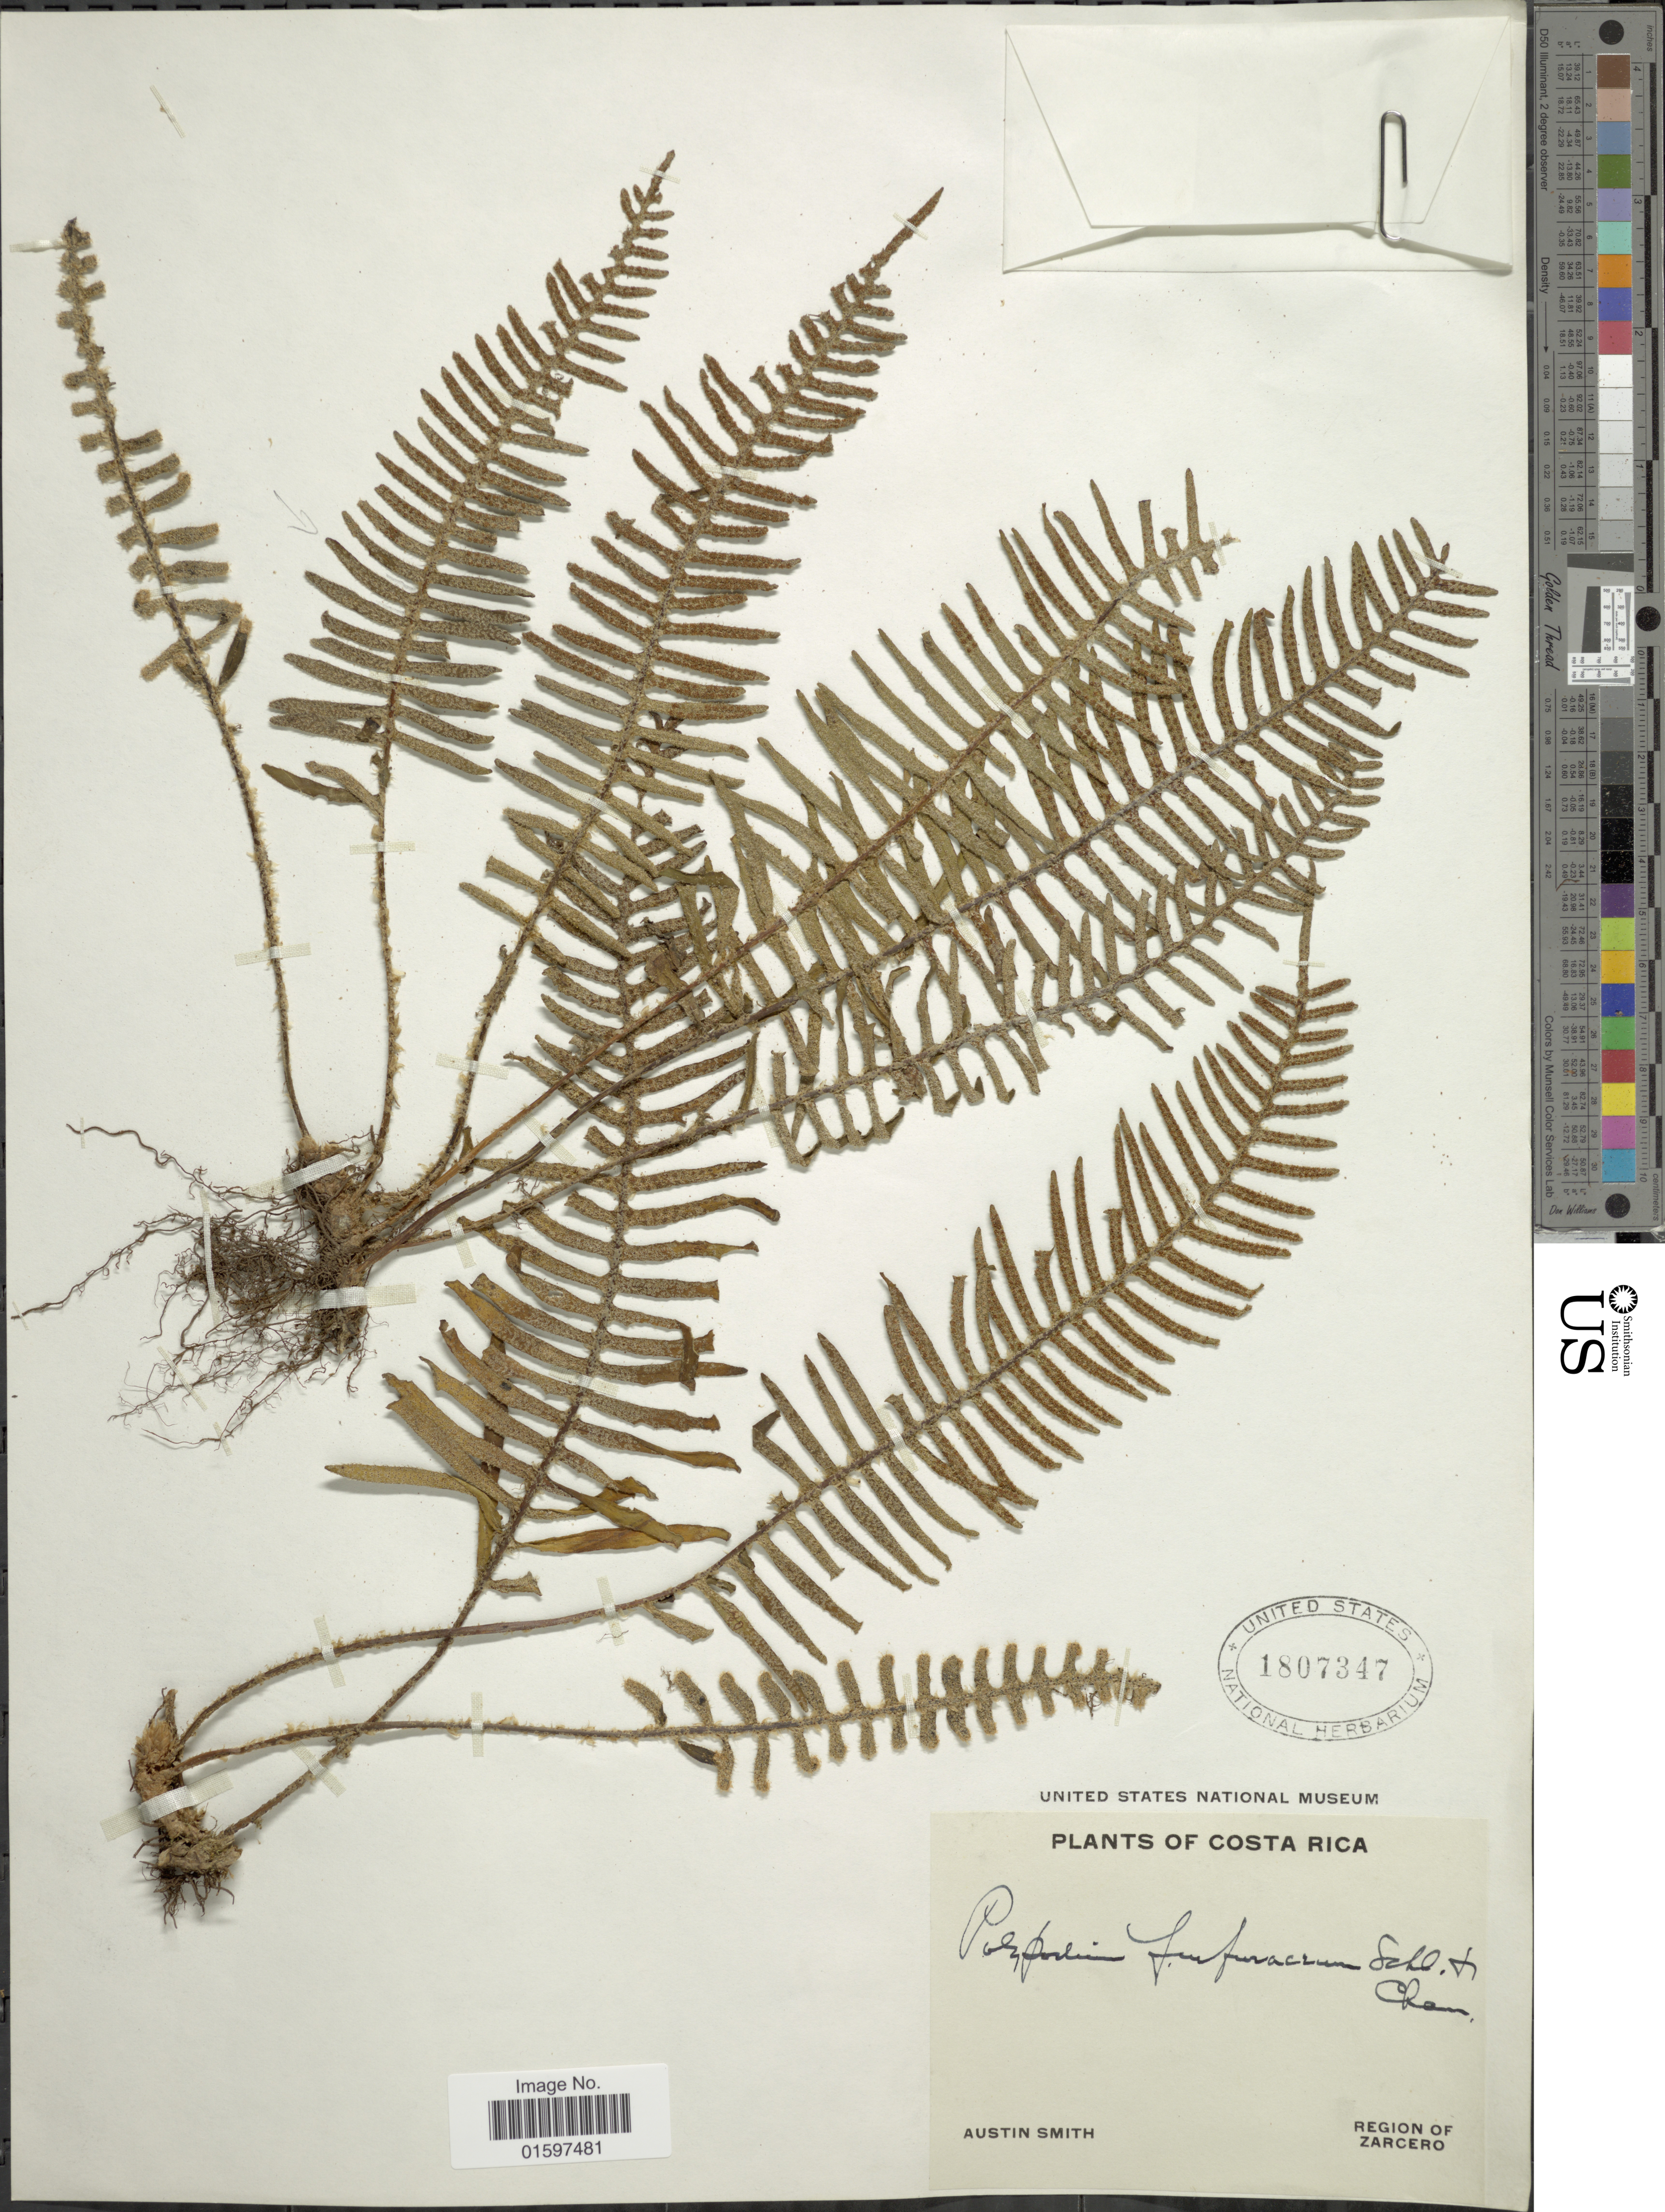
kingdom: Plantae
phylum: Tracheophyta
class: Polypodiopsida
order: Polypodiales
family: Polypodiaceae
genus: Pleopeltis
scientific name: Pleopeltis furfuracea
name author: (Schltdl. & Cham.) A.R. Sm. & Tejero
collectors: Aust P. Smith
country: Costa Rica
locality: Costa Rica, Region of Zarcero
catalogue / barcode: US 1807347